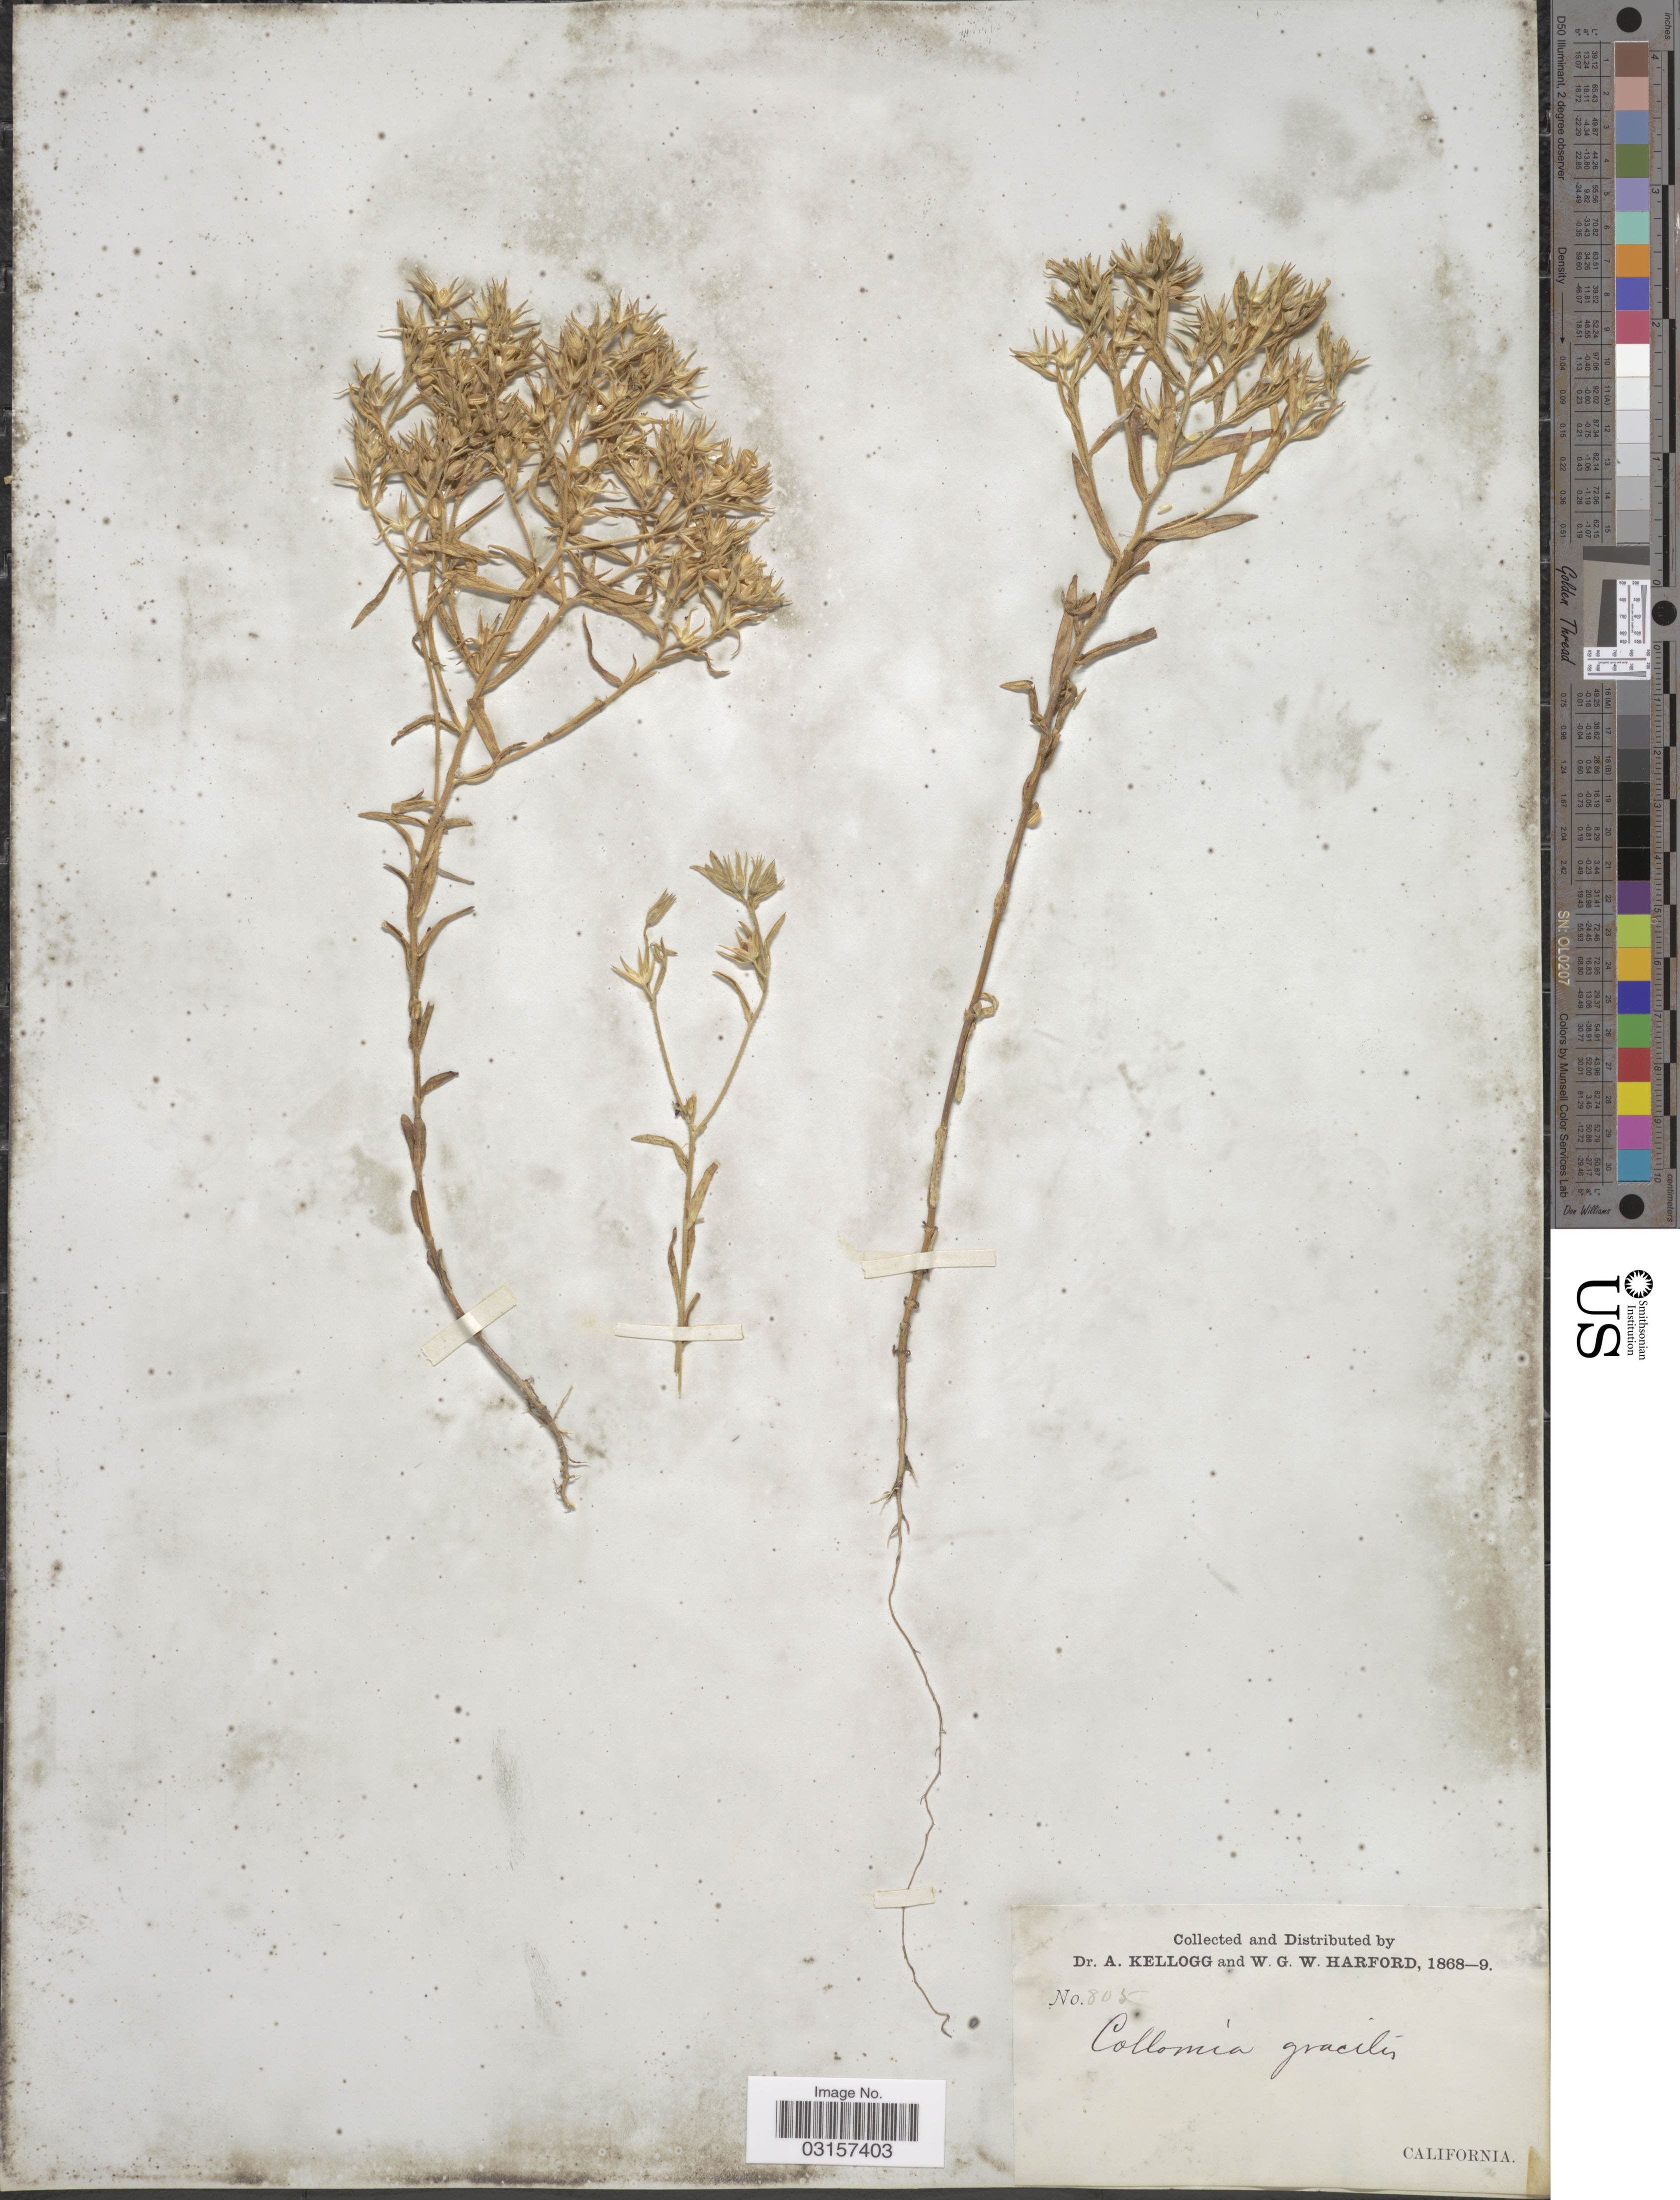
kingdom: Plantae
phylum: Tracheophyta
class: Magnoliopsida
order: Ericales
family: Polemoniaceae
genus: Microsteris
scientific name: Microsteris gracilis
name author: (Hook.) Greene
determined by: (US) Smithsonian Institution - National Museum of Natural History - Department of Botany (UNITED STATES)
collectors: A. Kellogg & W. G. W. Harford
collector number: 805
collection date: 1868/1869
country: United States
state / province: California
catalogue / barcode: US 103229